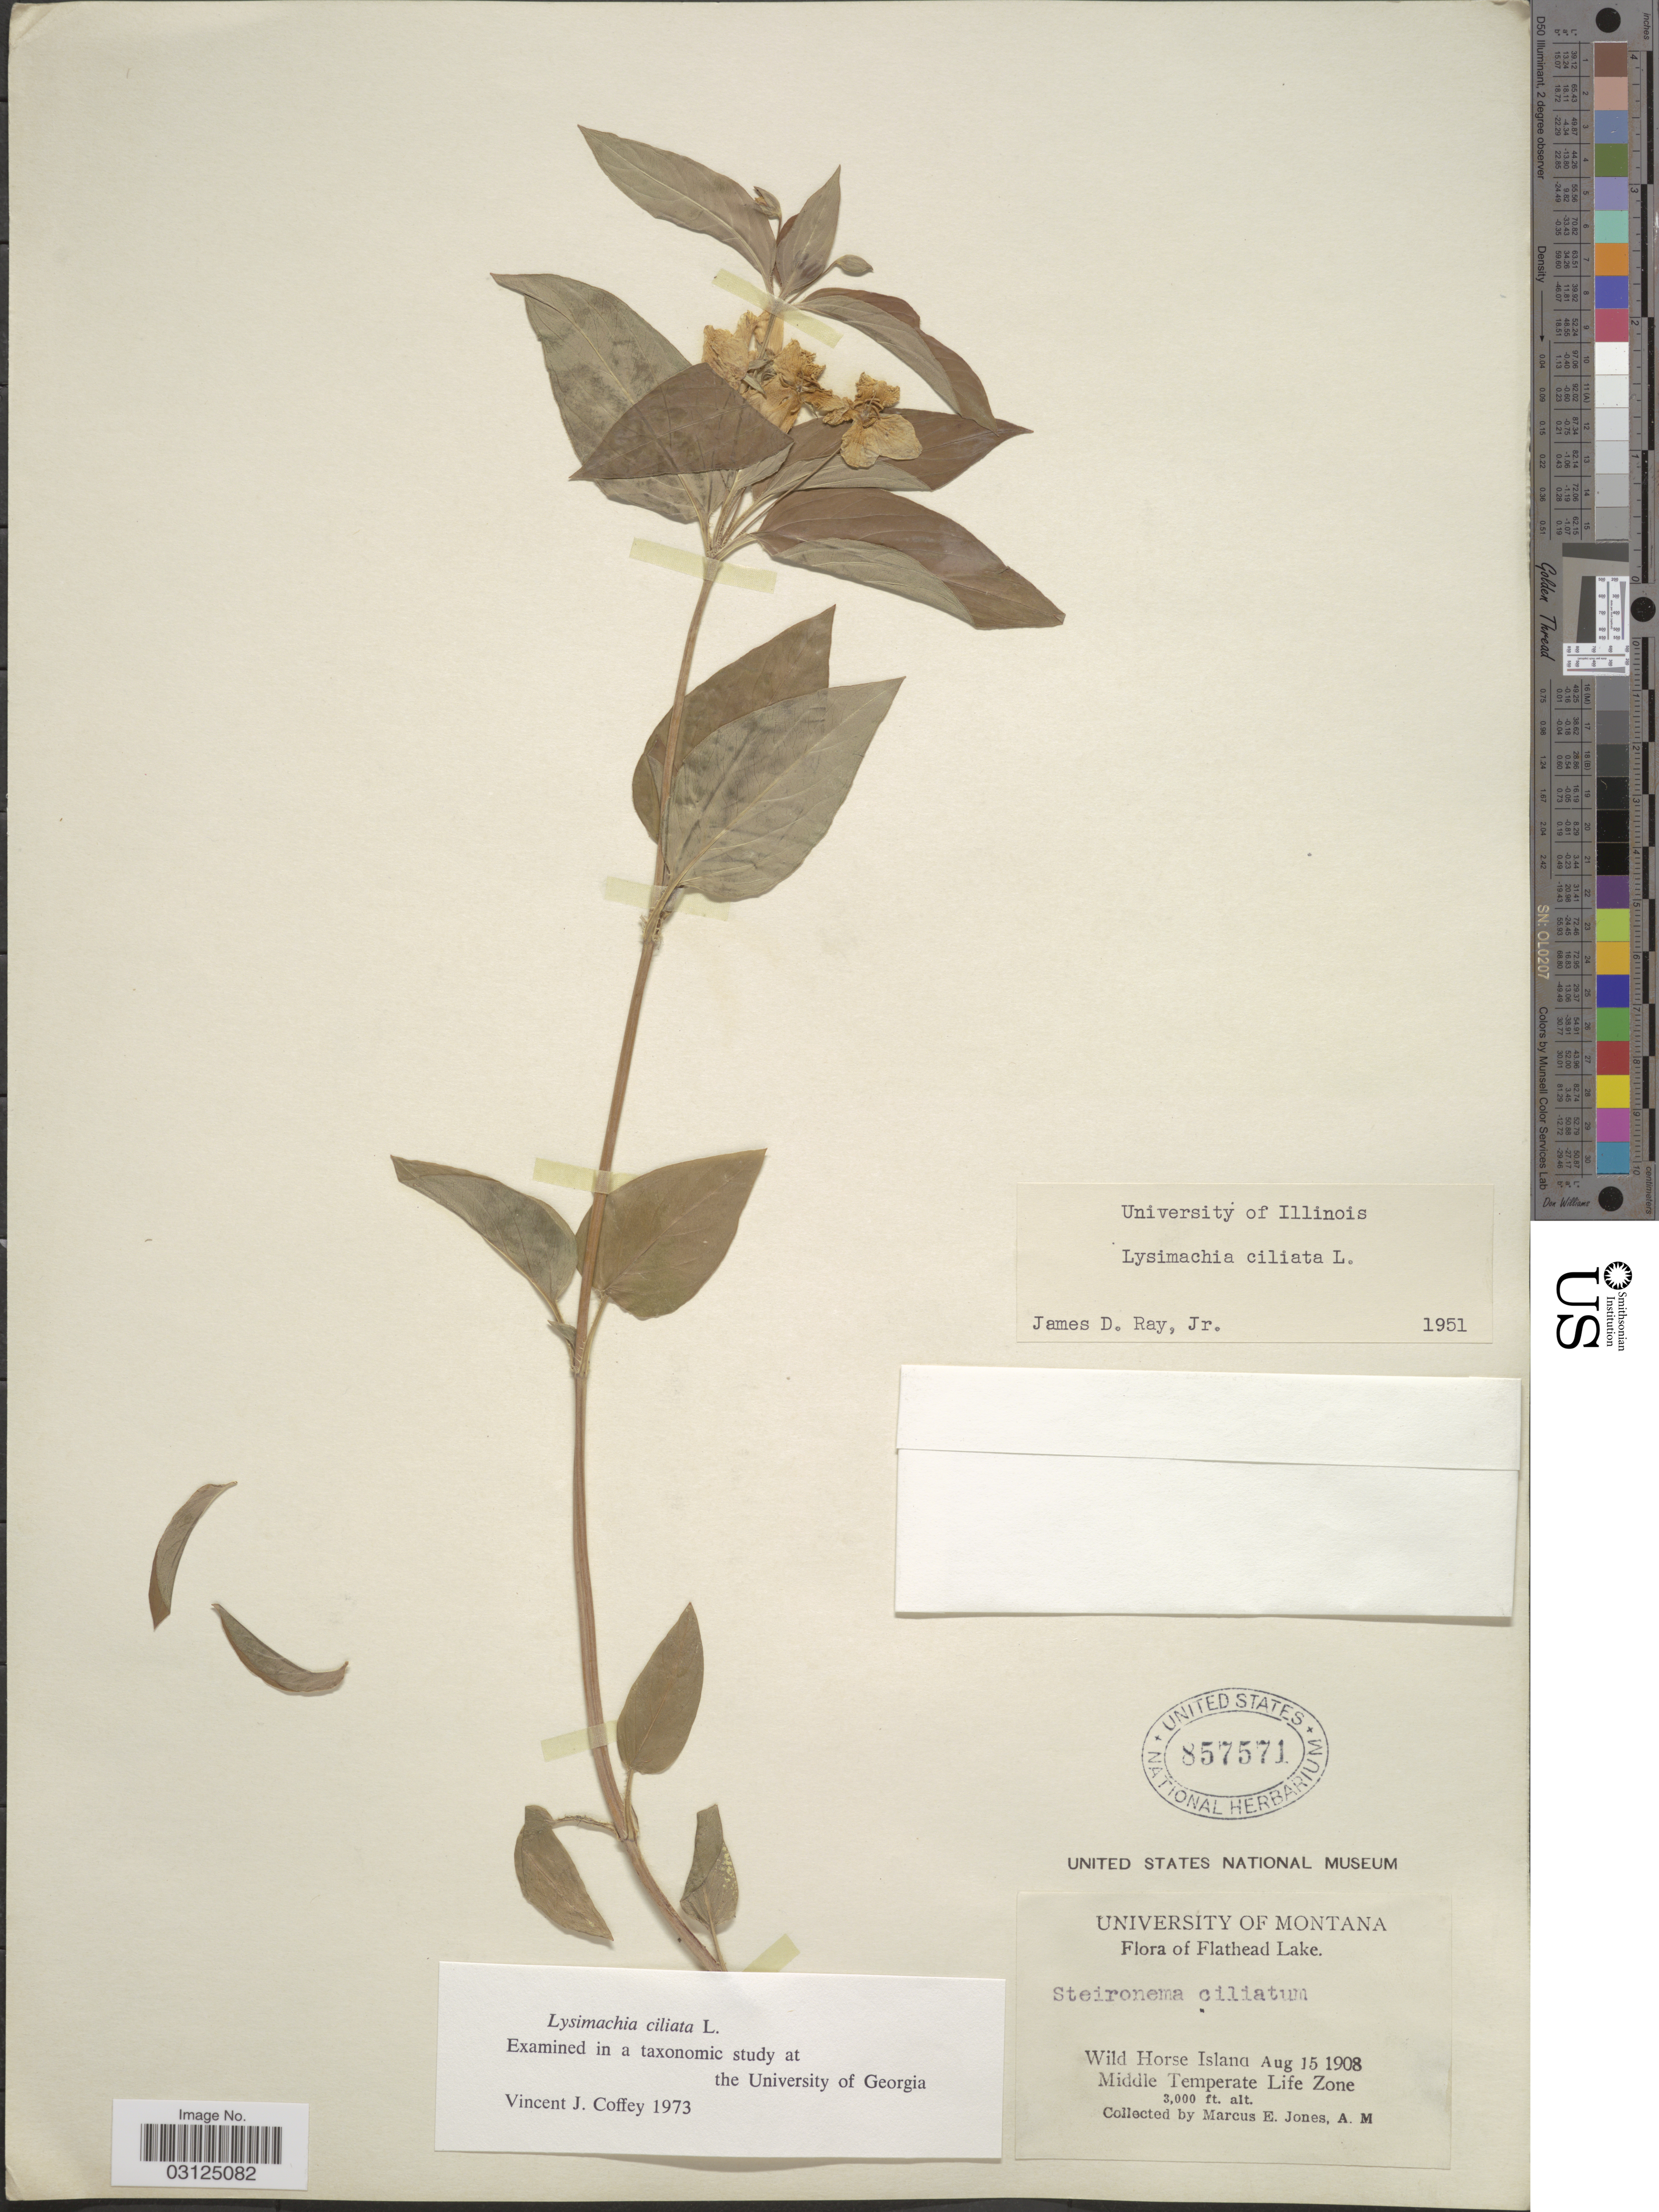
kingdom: Plantae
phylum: Tracheophyta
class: Magnoliopsida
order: Ericales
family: Primulaceae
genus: Lysimachia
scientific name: Lysimachia ciliata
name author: L.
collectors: M. E. Jones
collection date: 1908-08-15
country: United States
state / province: Montana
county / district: Lake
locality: Flathead Lake. Wild Horse Island. Middle Temperate Life Zone.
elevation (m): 914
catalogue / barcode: US 857571